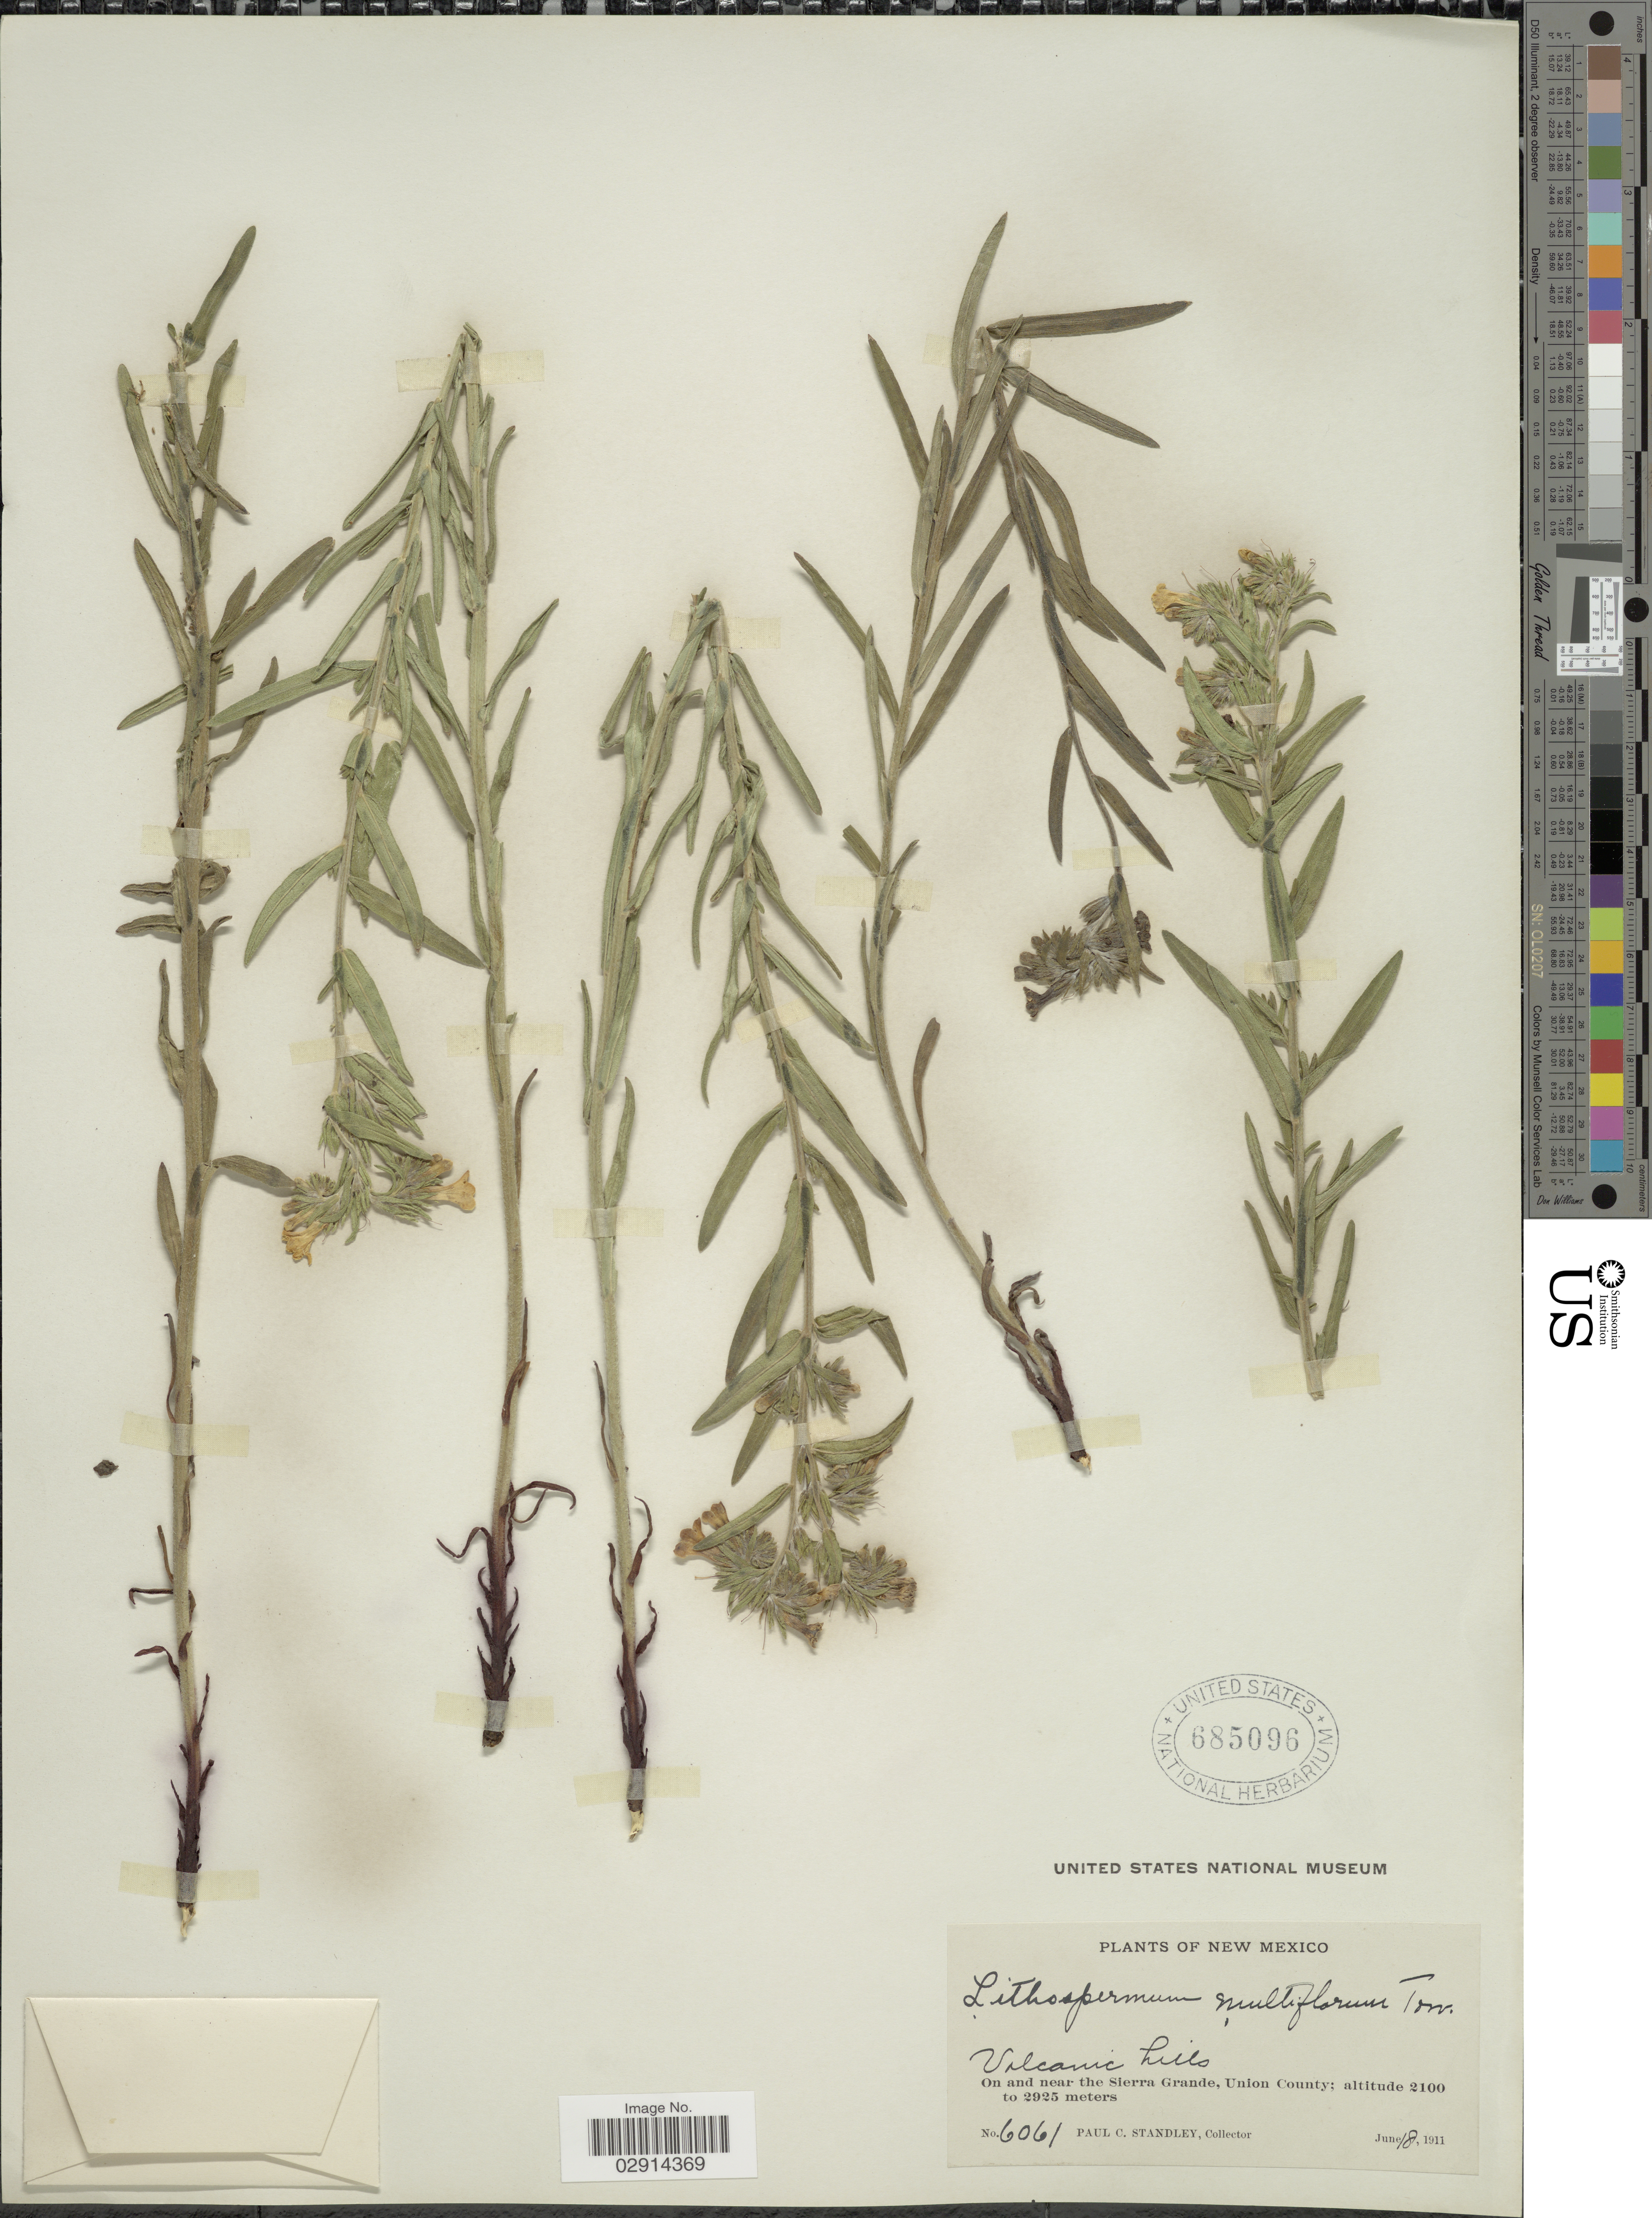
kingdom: Plantae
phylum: Tracheophyta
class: Magnoliopsida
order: Boraginales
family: Boraginaceae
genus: Lithospermum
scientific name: Lithospermum multiflorum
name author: Torr. ex A. Gray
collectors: P. C. Standley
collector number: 6061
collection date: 1911-06-18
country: United States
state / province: New Mexico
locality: Volcanic hills, On and near the Sierra Grande, Union County.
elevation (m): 2100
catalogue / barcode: US 685096